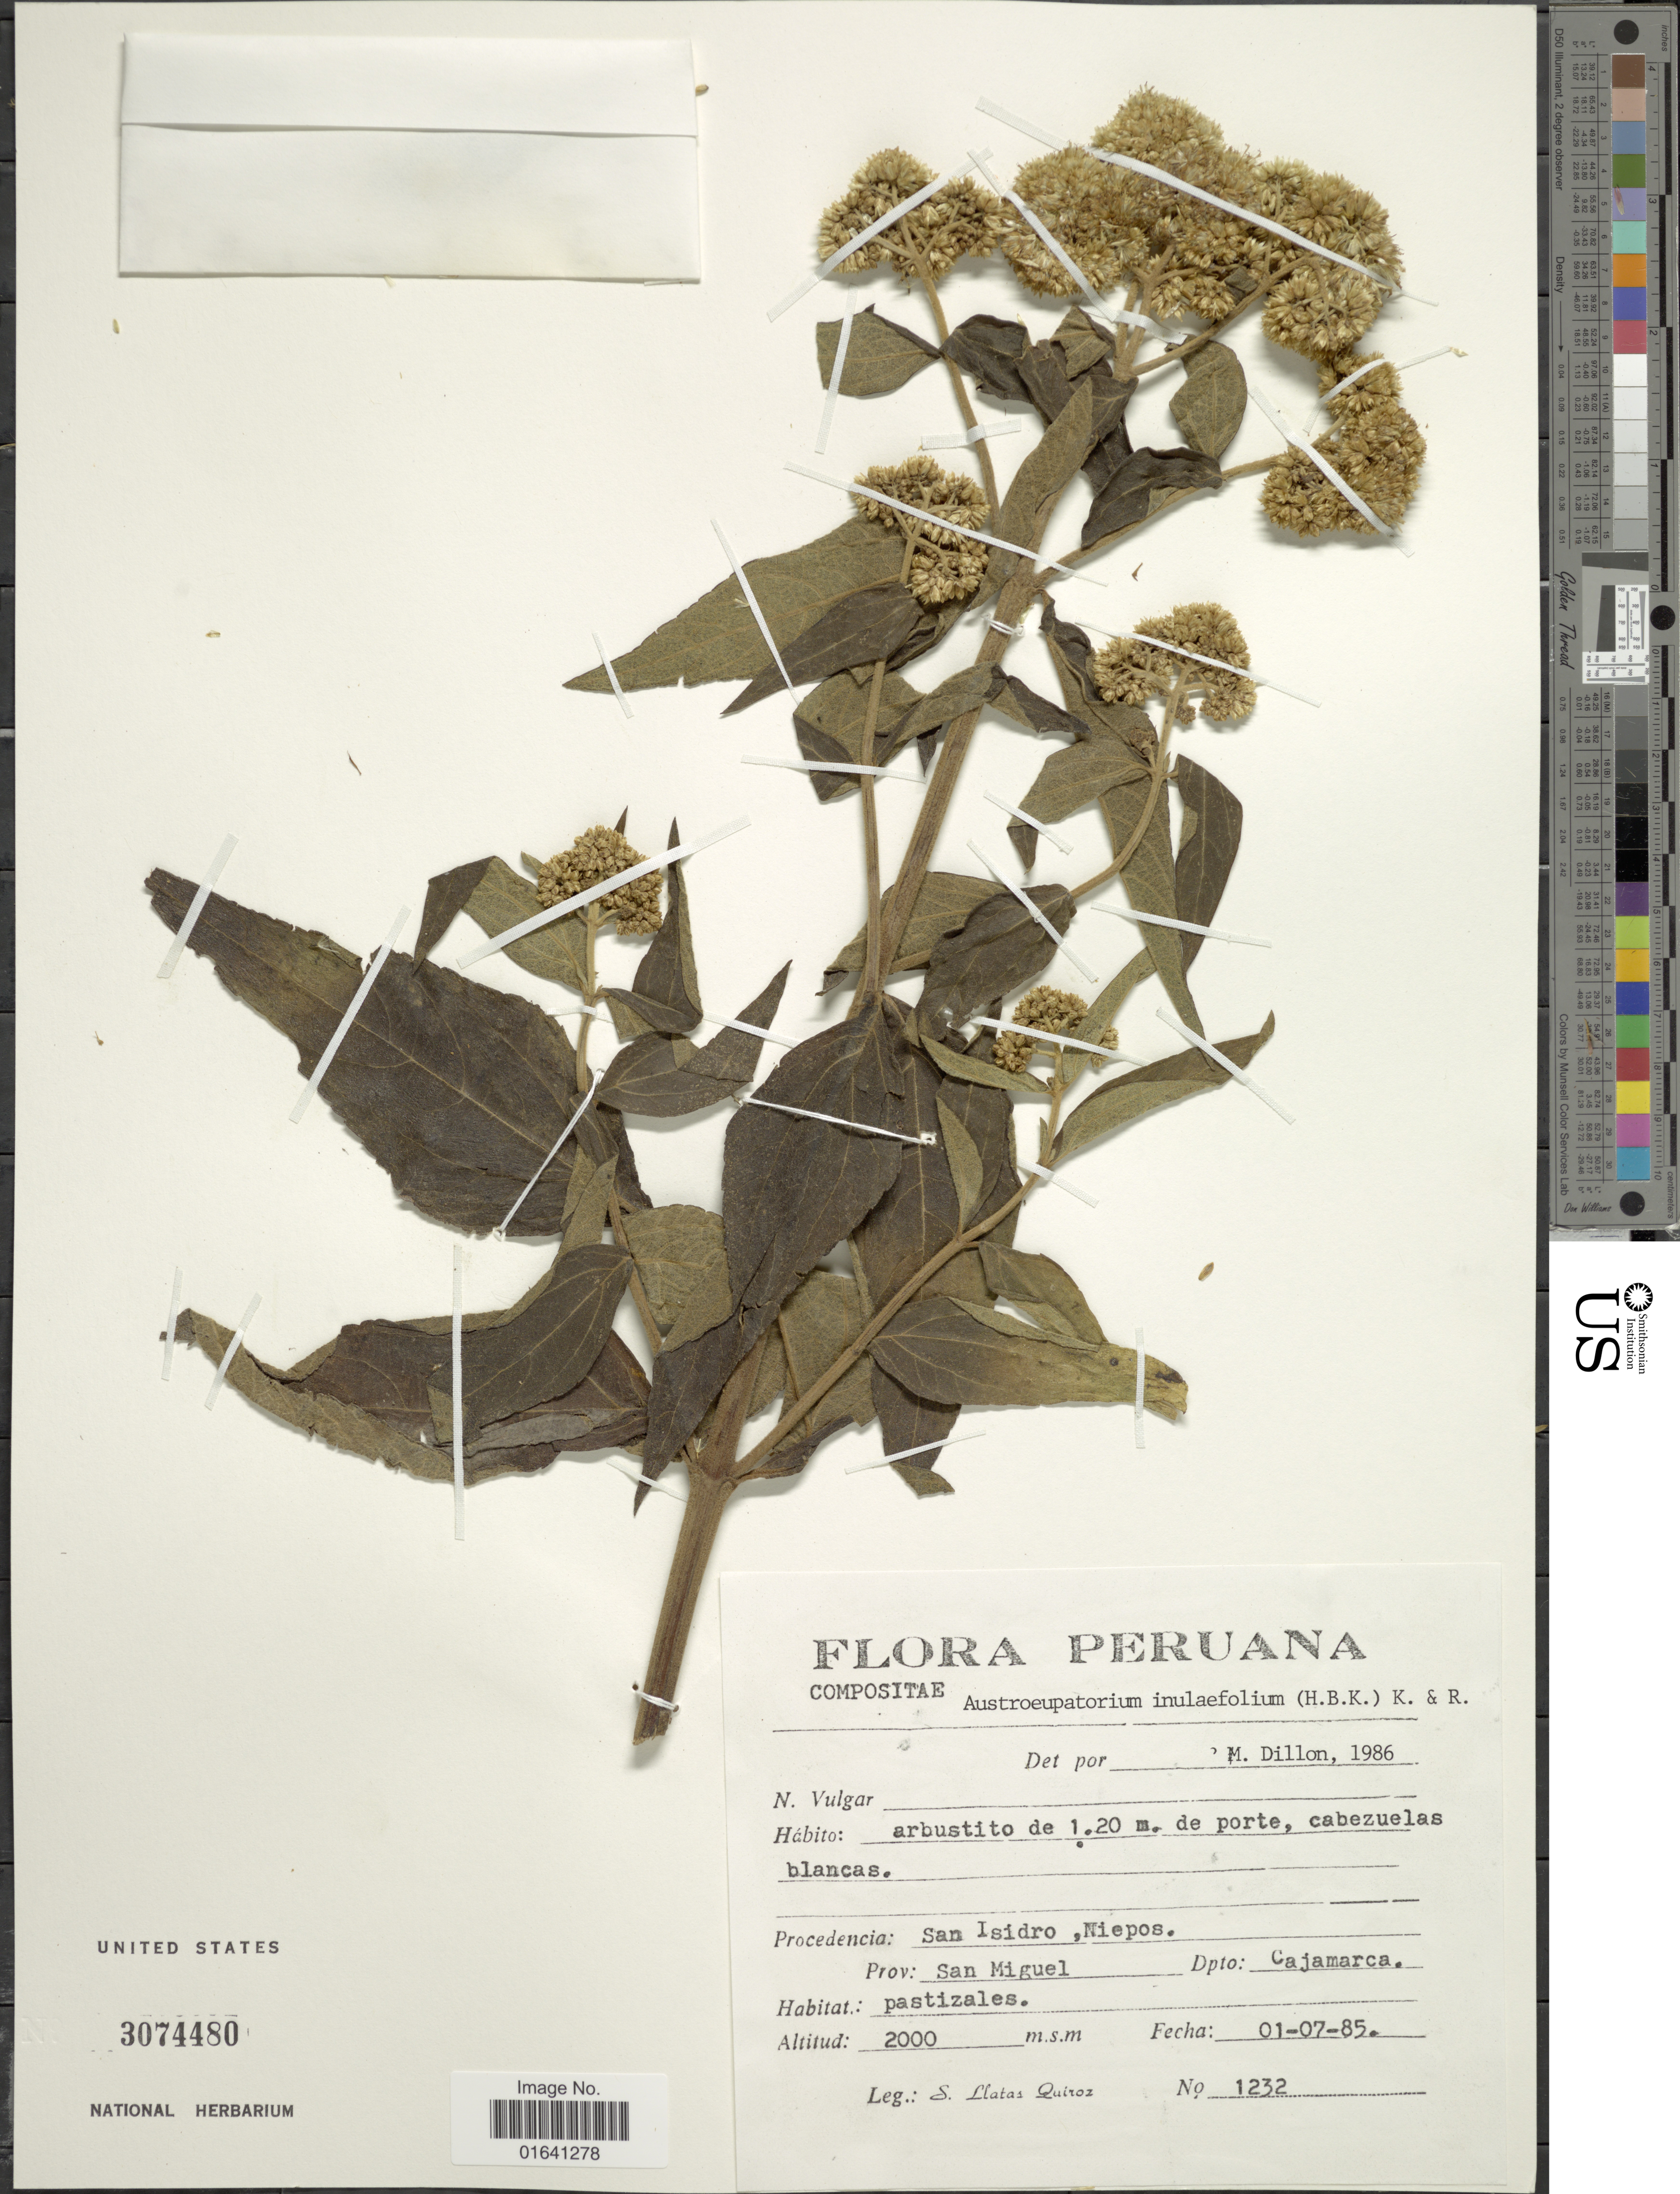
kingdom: Plantae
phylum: Tracheophyta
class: Magnoliopsida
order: Asterales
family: Asteraceae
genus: Austroeupatorium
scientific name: Austroeupatorium inulaefolium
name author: (Kunth) R.M. King & H. Rob.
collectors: S. Llatas Quiroz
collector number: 1232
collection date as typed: Transcribed d/m/y: 1/7/85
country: Peru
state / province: Cajamarca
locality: Procedencia: San Isidro, Niepos, Prov. San Miguel, Dpto Cajamarca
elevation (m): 2000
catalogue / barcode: US 3074480